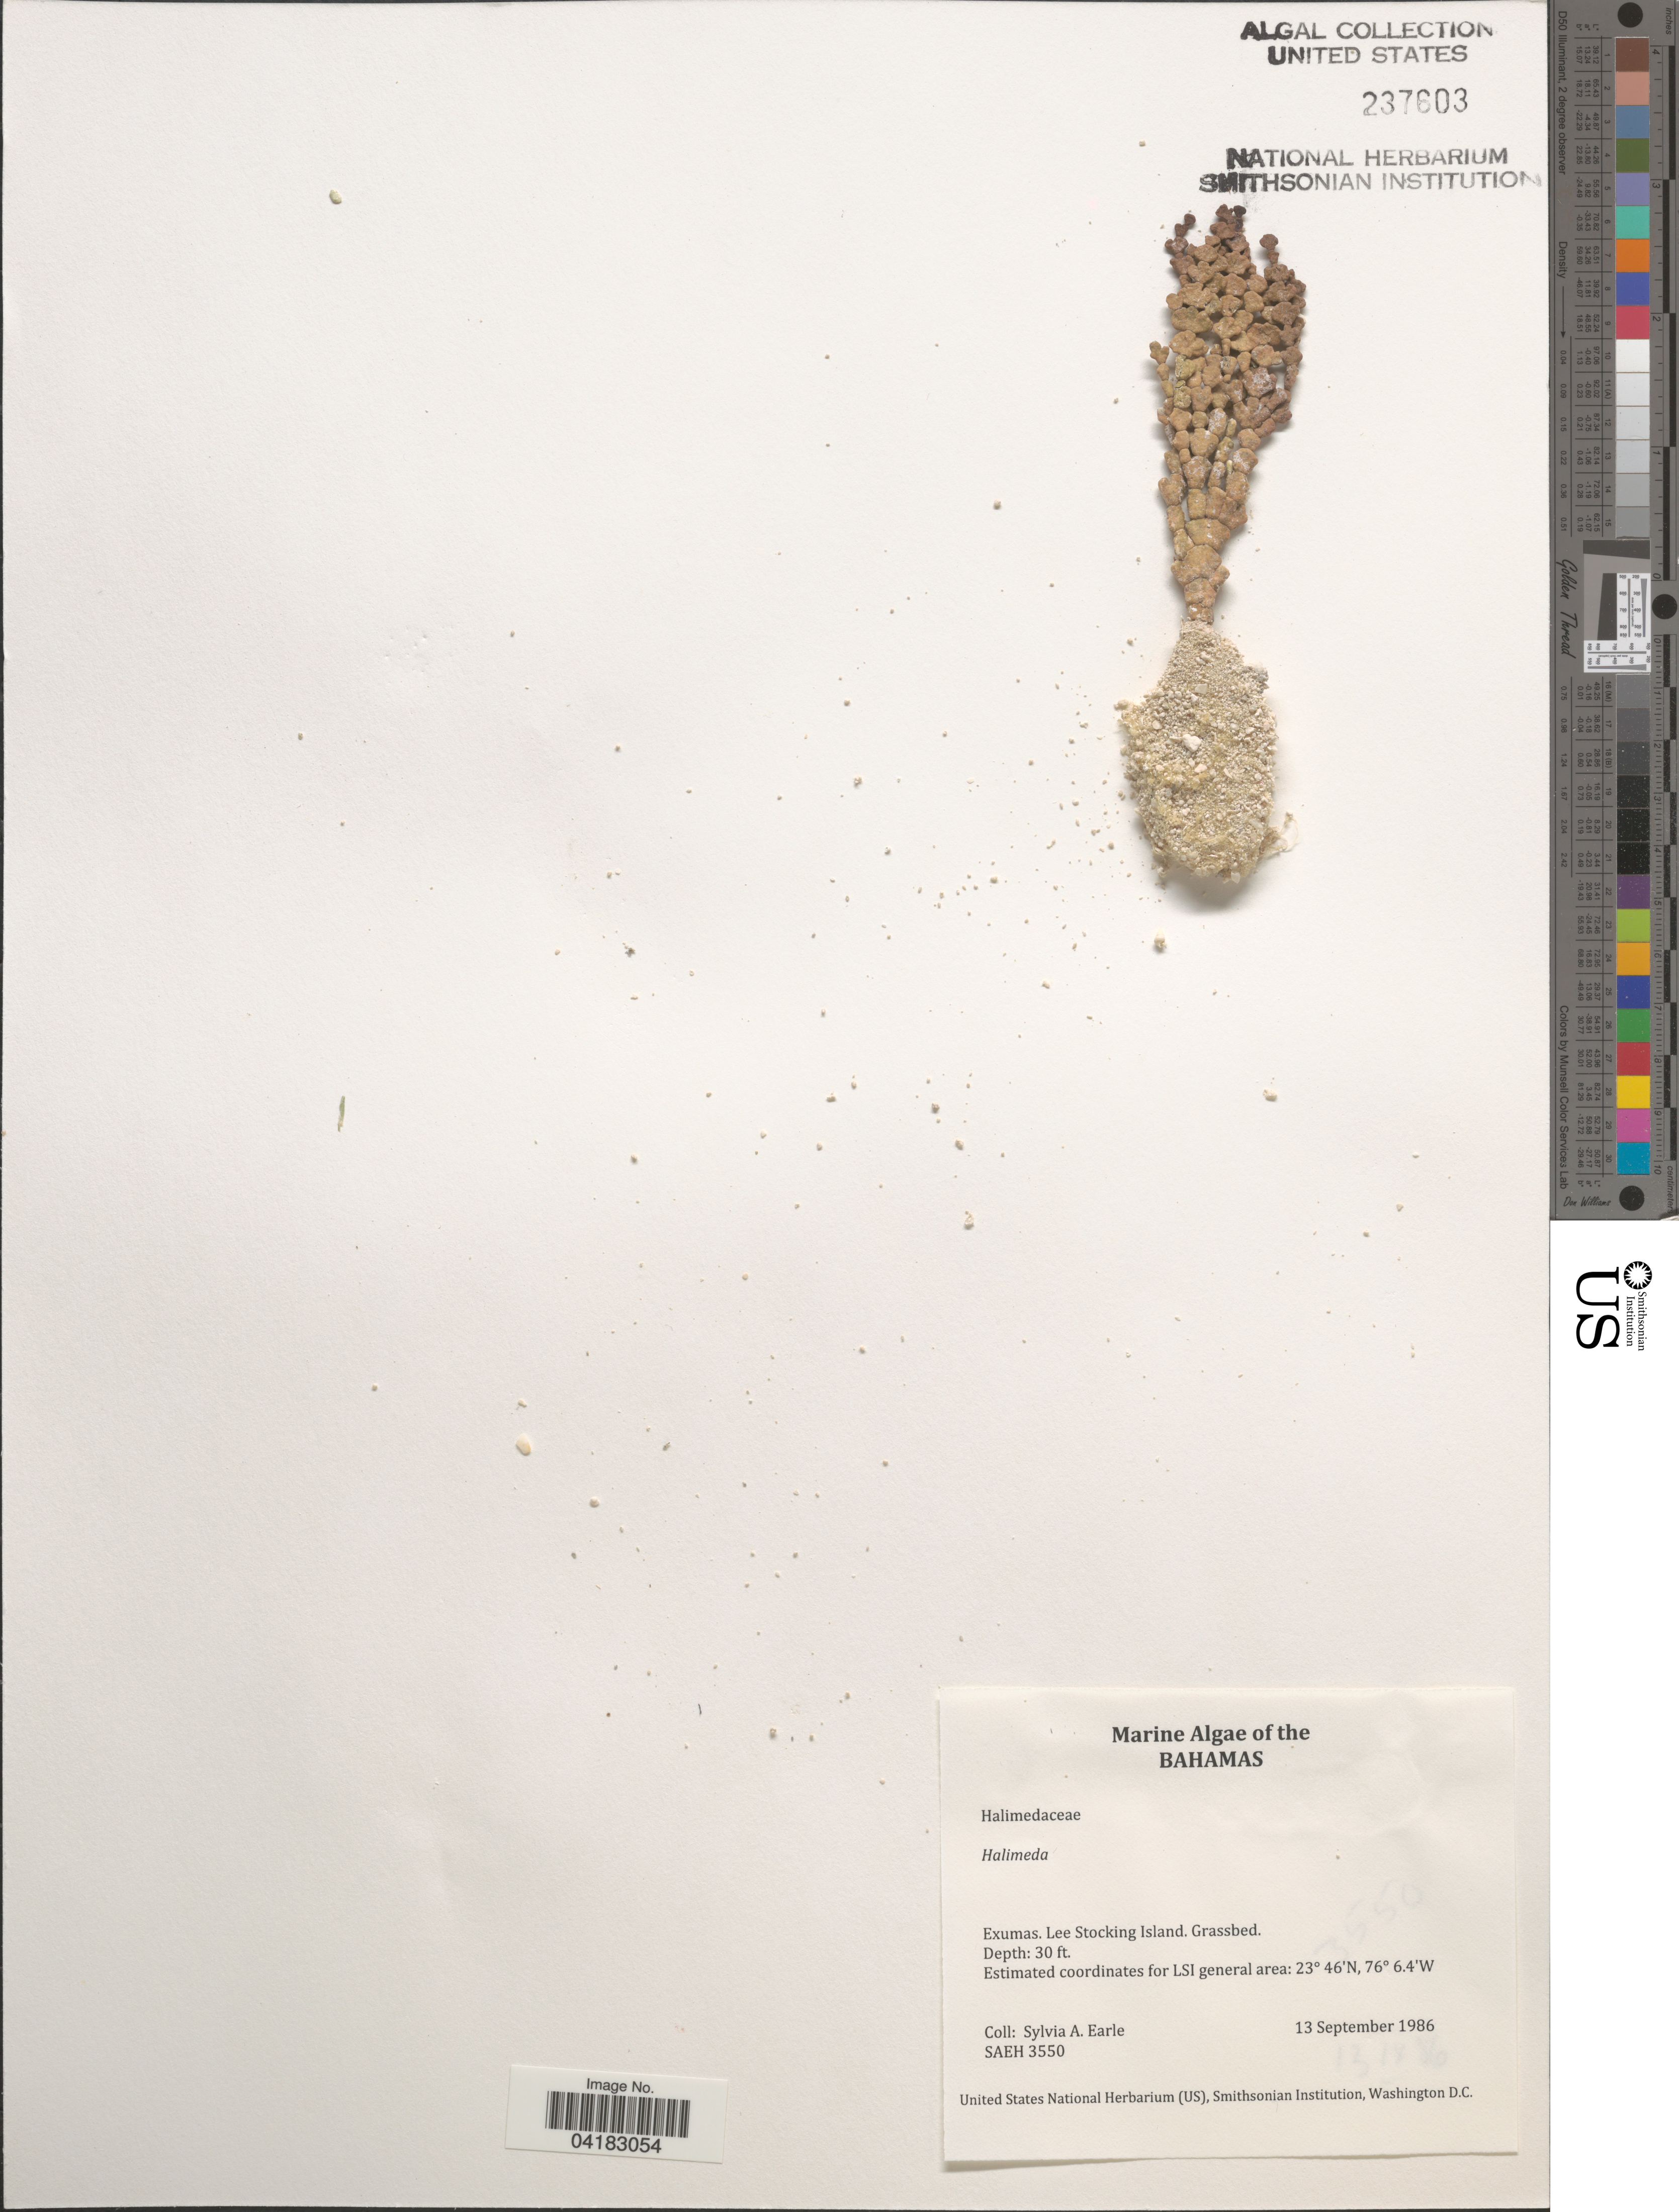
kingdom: Plantae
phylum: Chlorophyta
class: Ulvophyceae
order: Bryopsidales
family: Halimedaceae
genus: Halimeda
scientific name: Halimeda sp.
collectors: S. A. Earle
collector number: SAEH3550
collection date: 1986-09-13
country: Bahamas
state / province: Exuma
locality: Exumas. Lee Stocking Island. Grassbed. LSI general area.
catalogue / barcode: US 237603